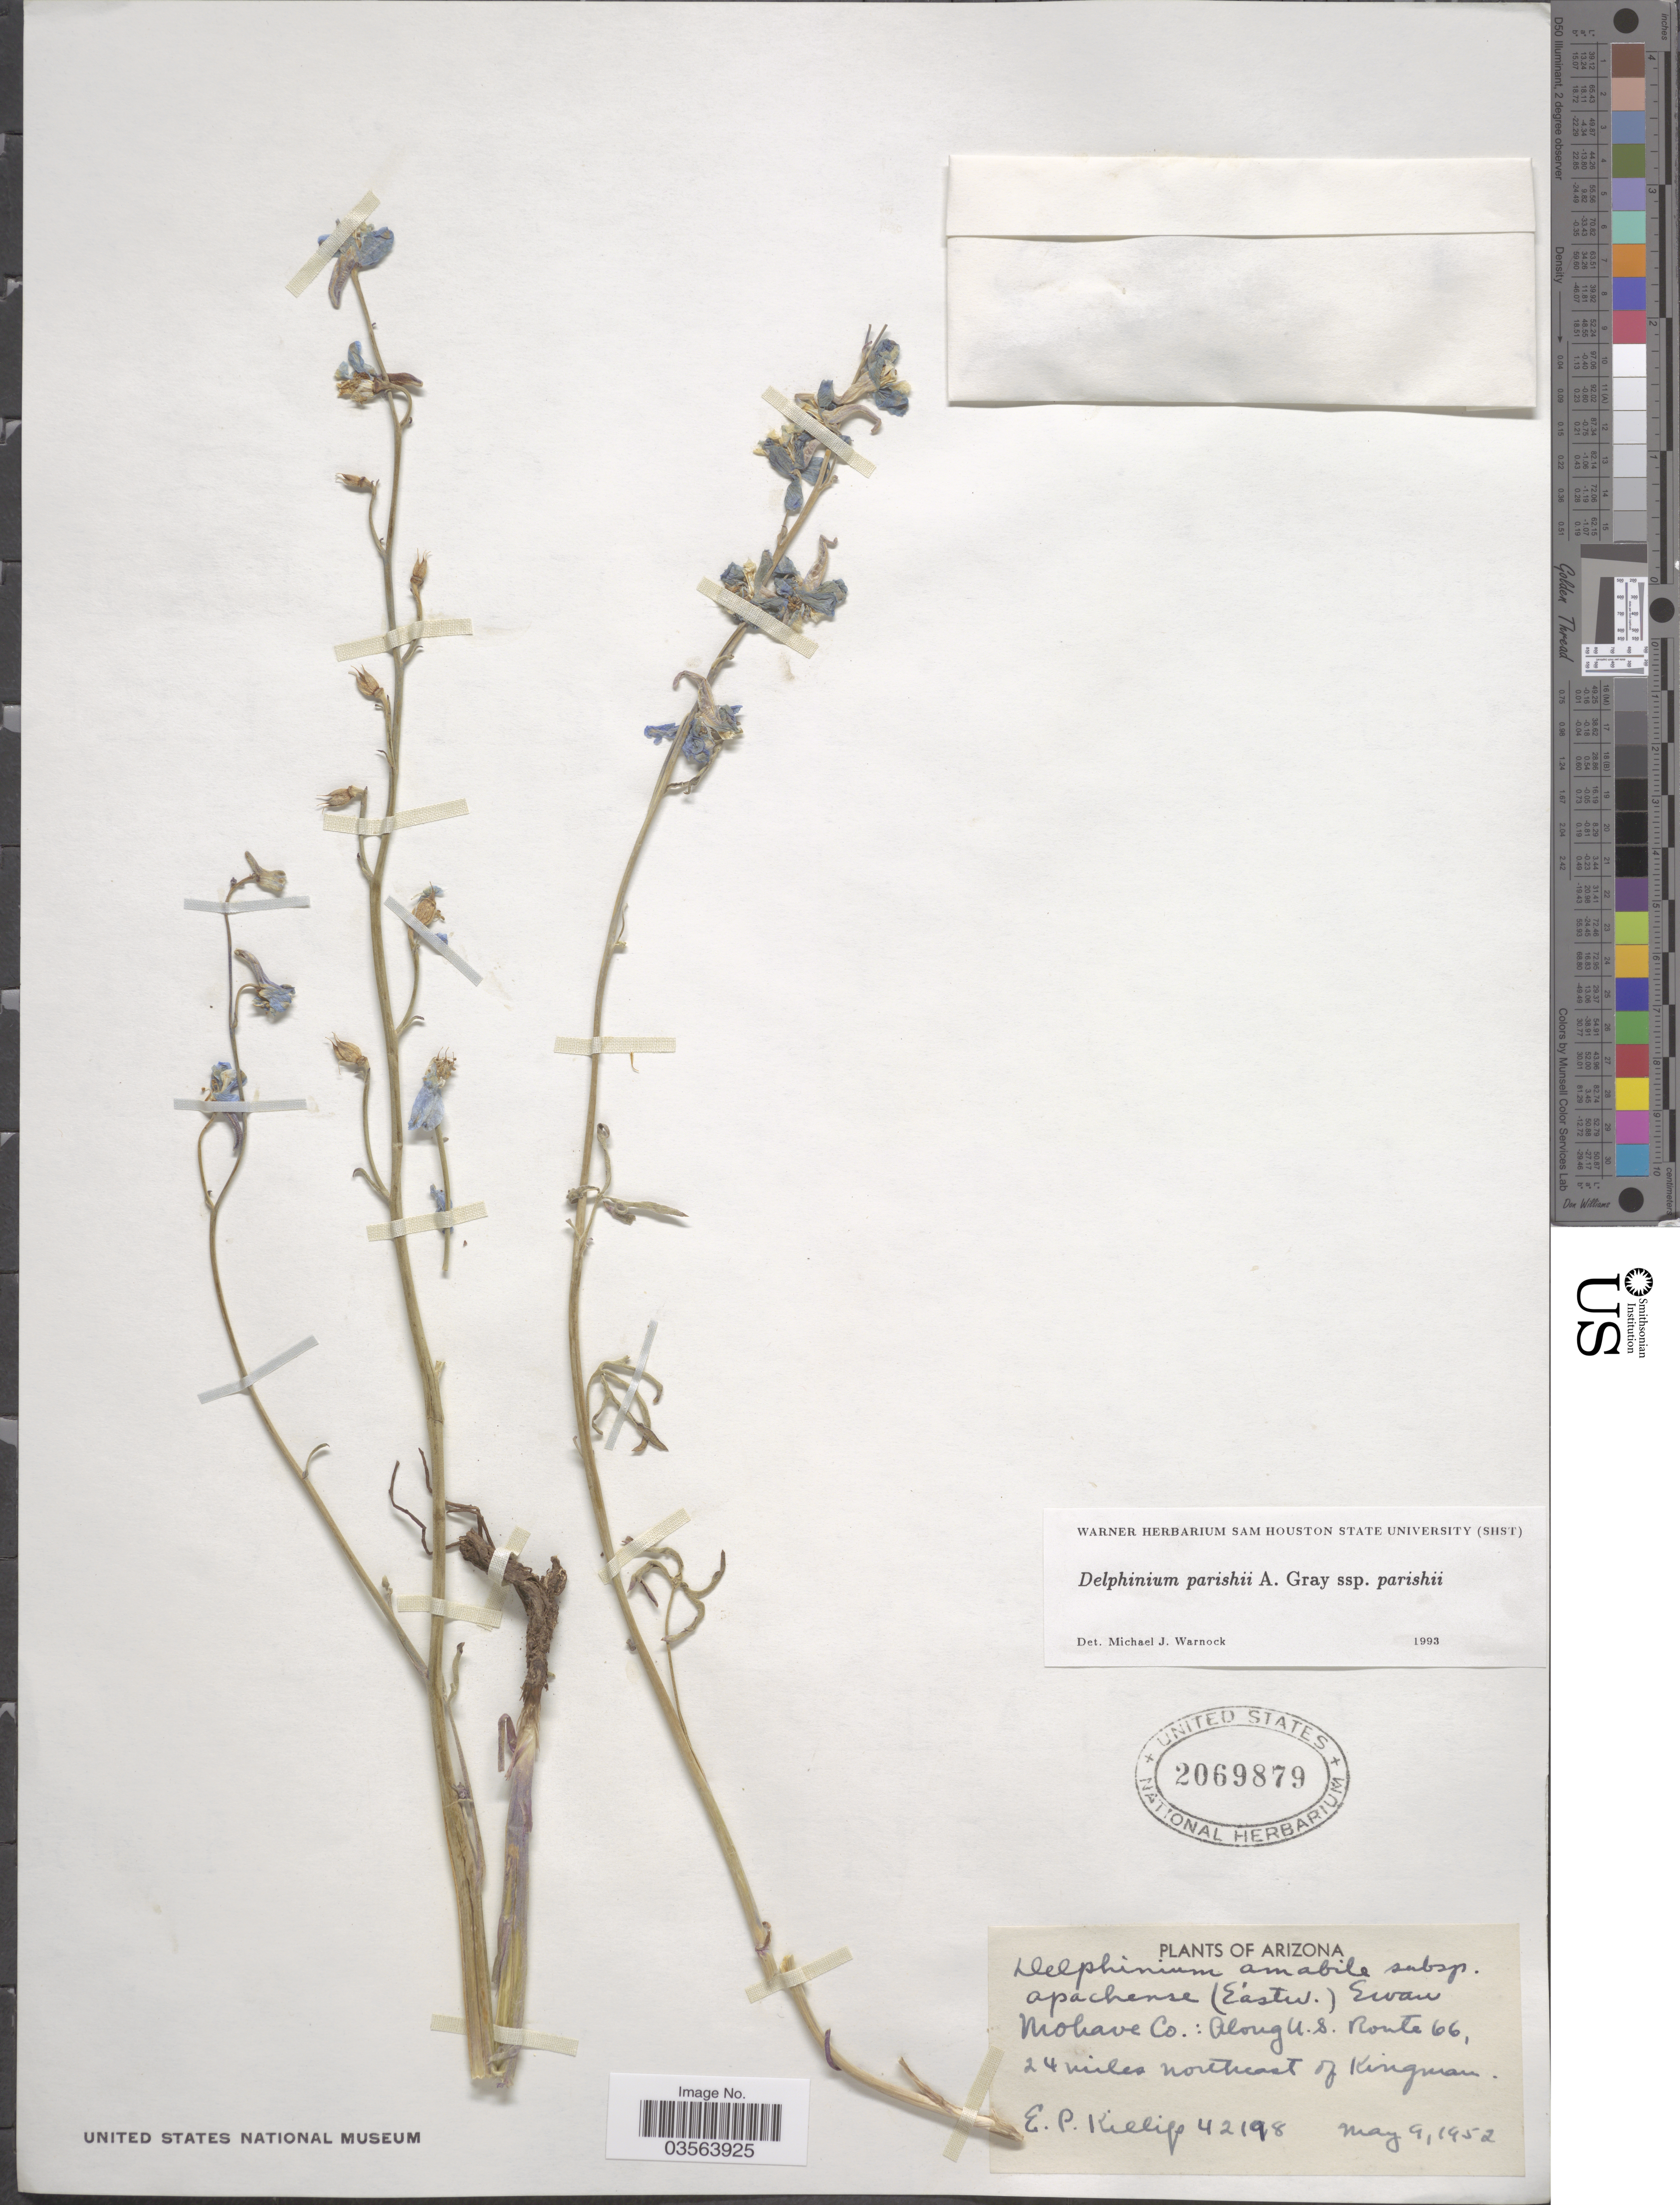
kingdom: Plantae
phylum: Tracheophyta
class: Magnoliopsida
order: Ranunculales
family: Ranunculaceae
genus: Delphinium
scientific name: Delphinium parishii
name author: A. Gray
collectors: E. P. Killip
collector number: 42198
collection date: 1952-05-09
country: United States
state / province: Arizona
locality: Mohave Co.: Along U.S. Route 66, 24 miles northeast of Kingman.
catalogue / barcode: US 2069879